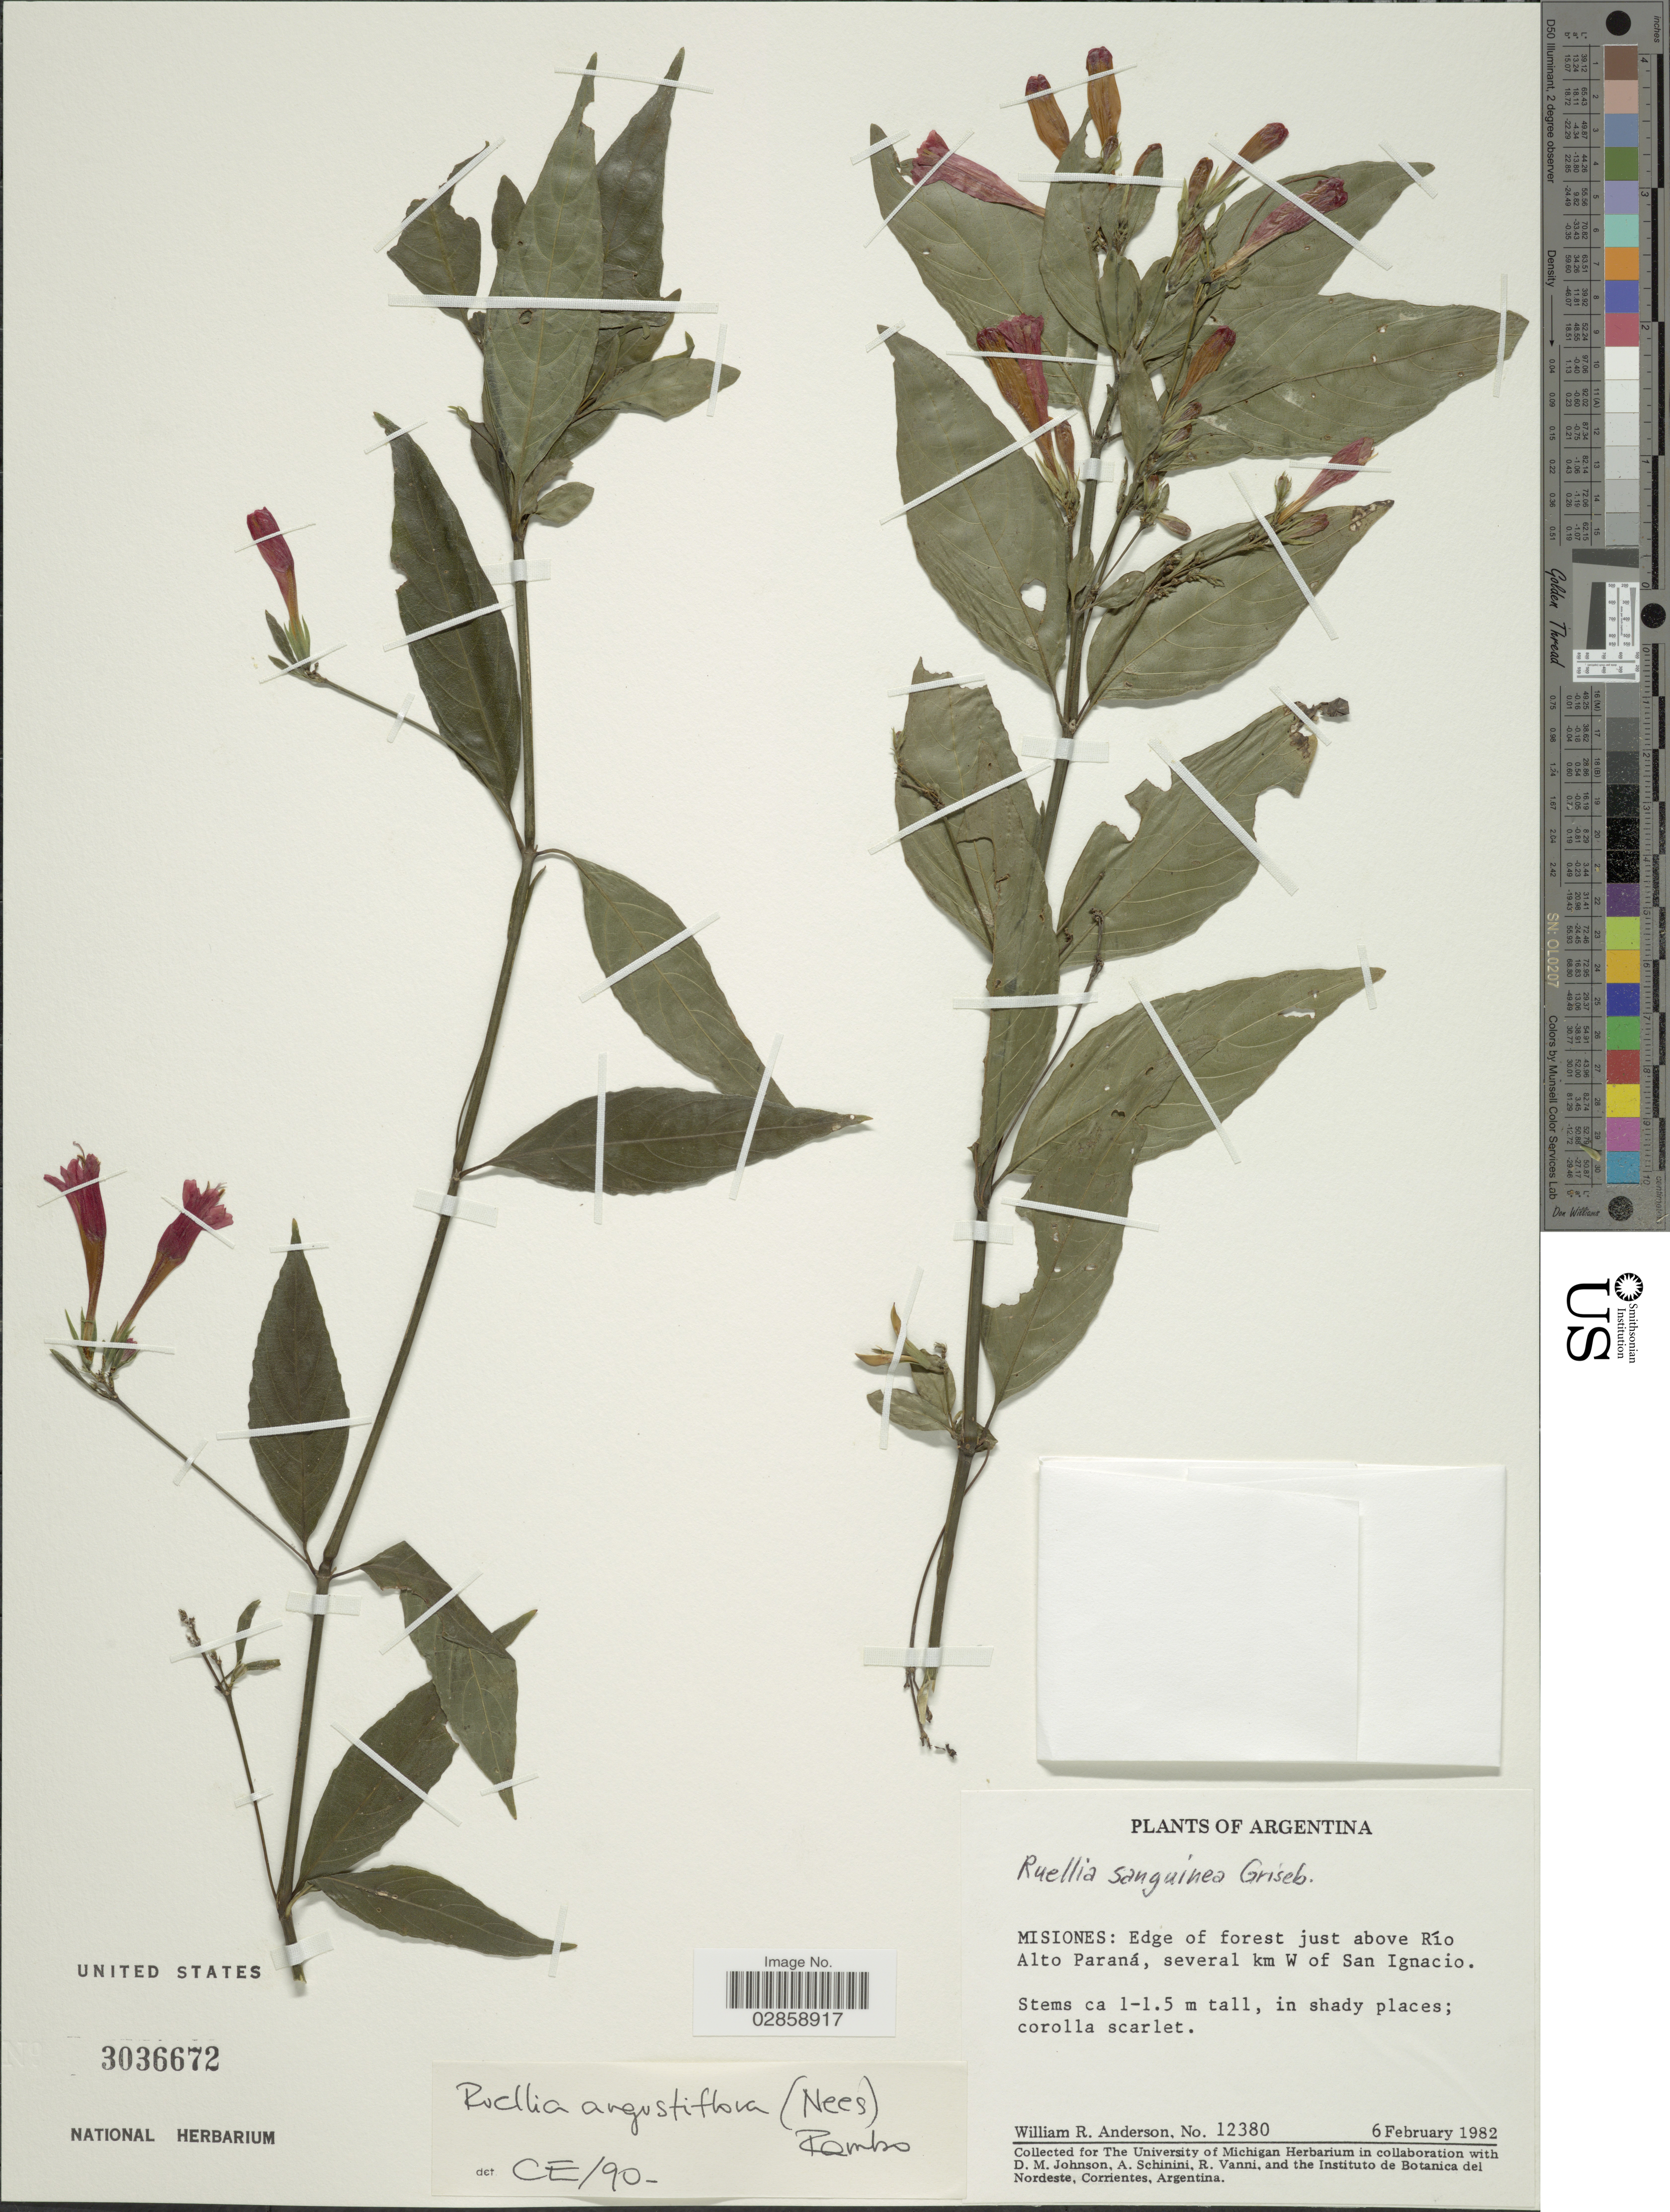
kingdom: Plantae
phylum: Tracheophyta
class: Magnoliopsida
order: Lamiales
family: Acanthaceae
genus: Ruellia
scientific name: Ruellia angustiflora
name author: (Nees) Lindau ex Rambo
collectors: W. R. Anderson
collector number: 12380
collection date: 1982-02-06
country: Argentina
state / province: Misiones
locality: Edge of forest just above Río Alto Paraná, several km W of San Ignacio.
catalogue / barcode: US 3036672